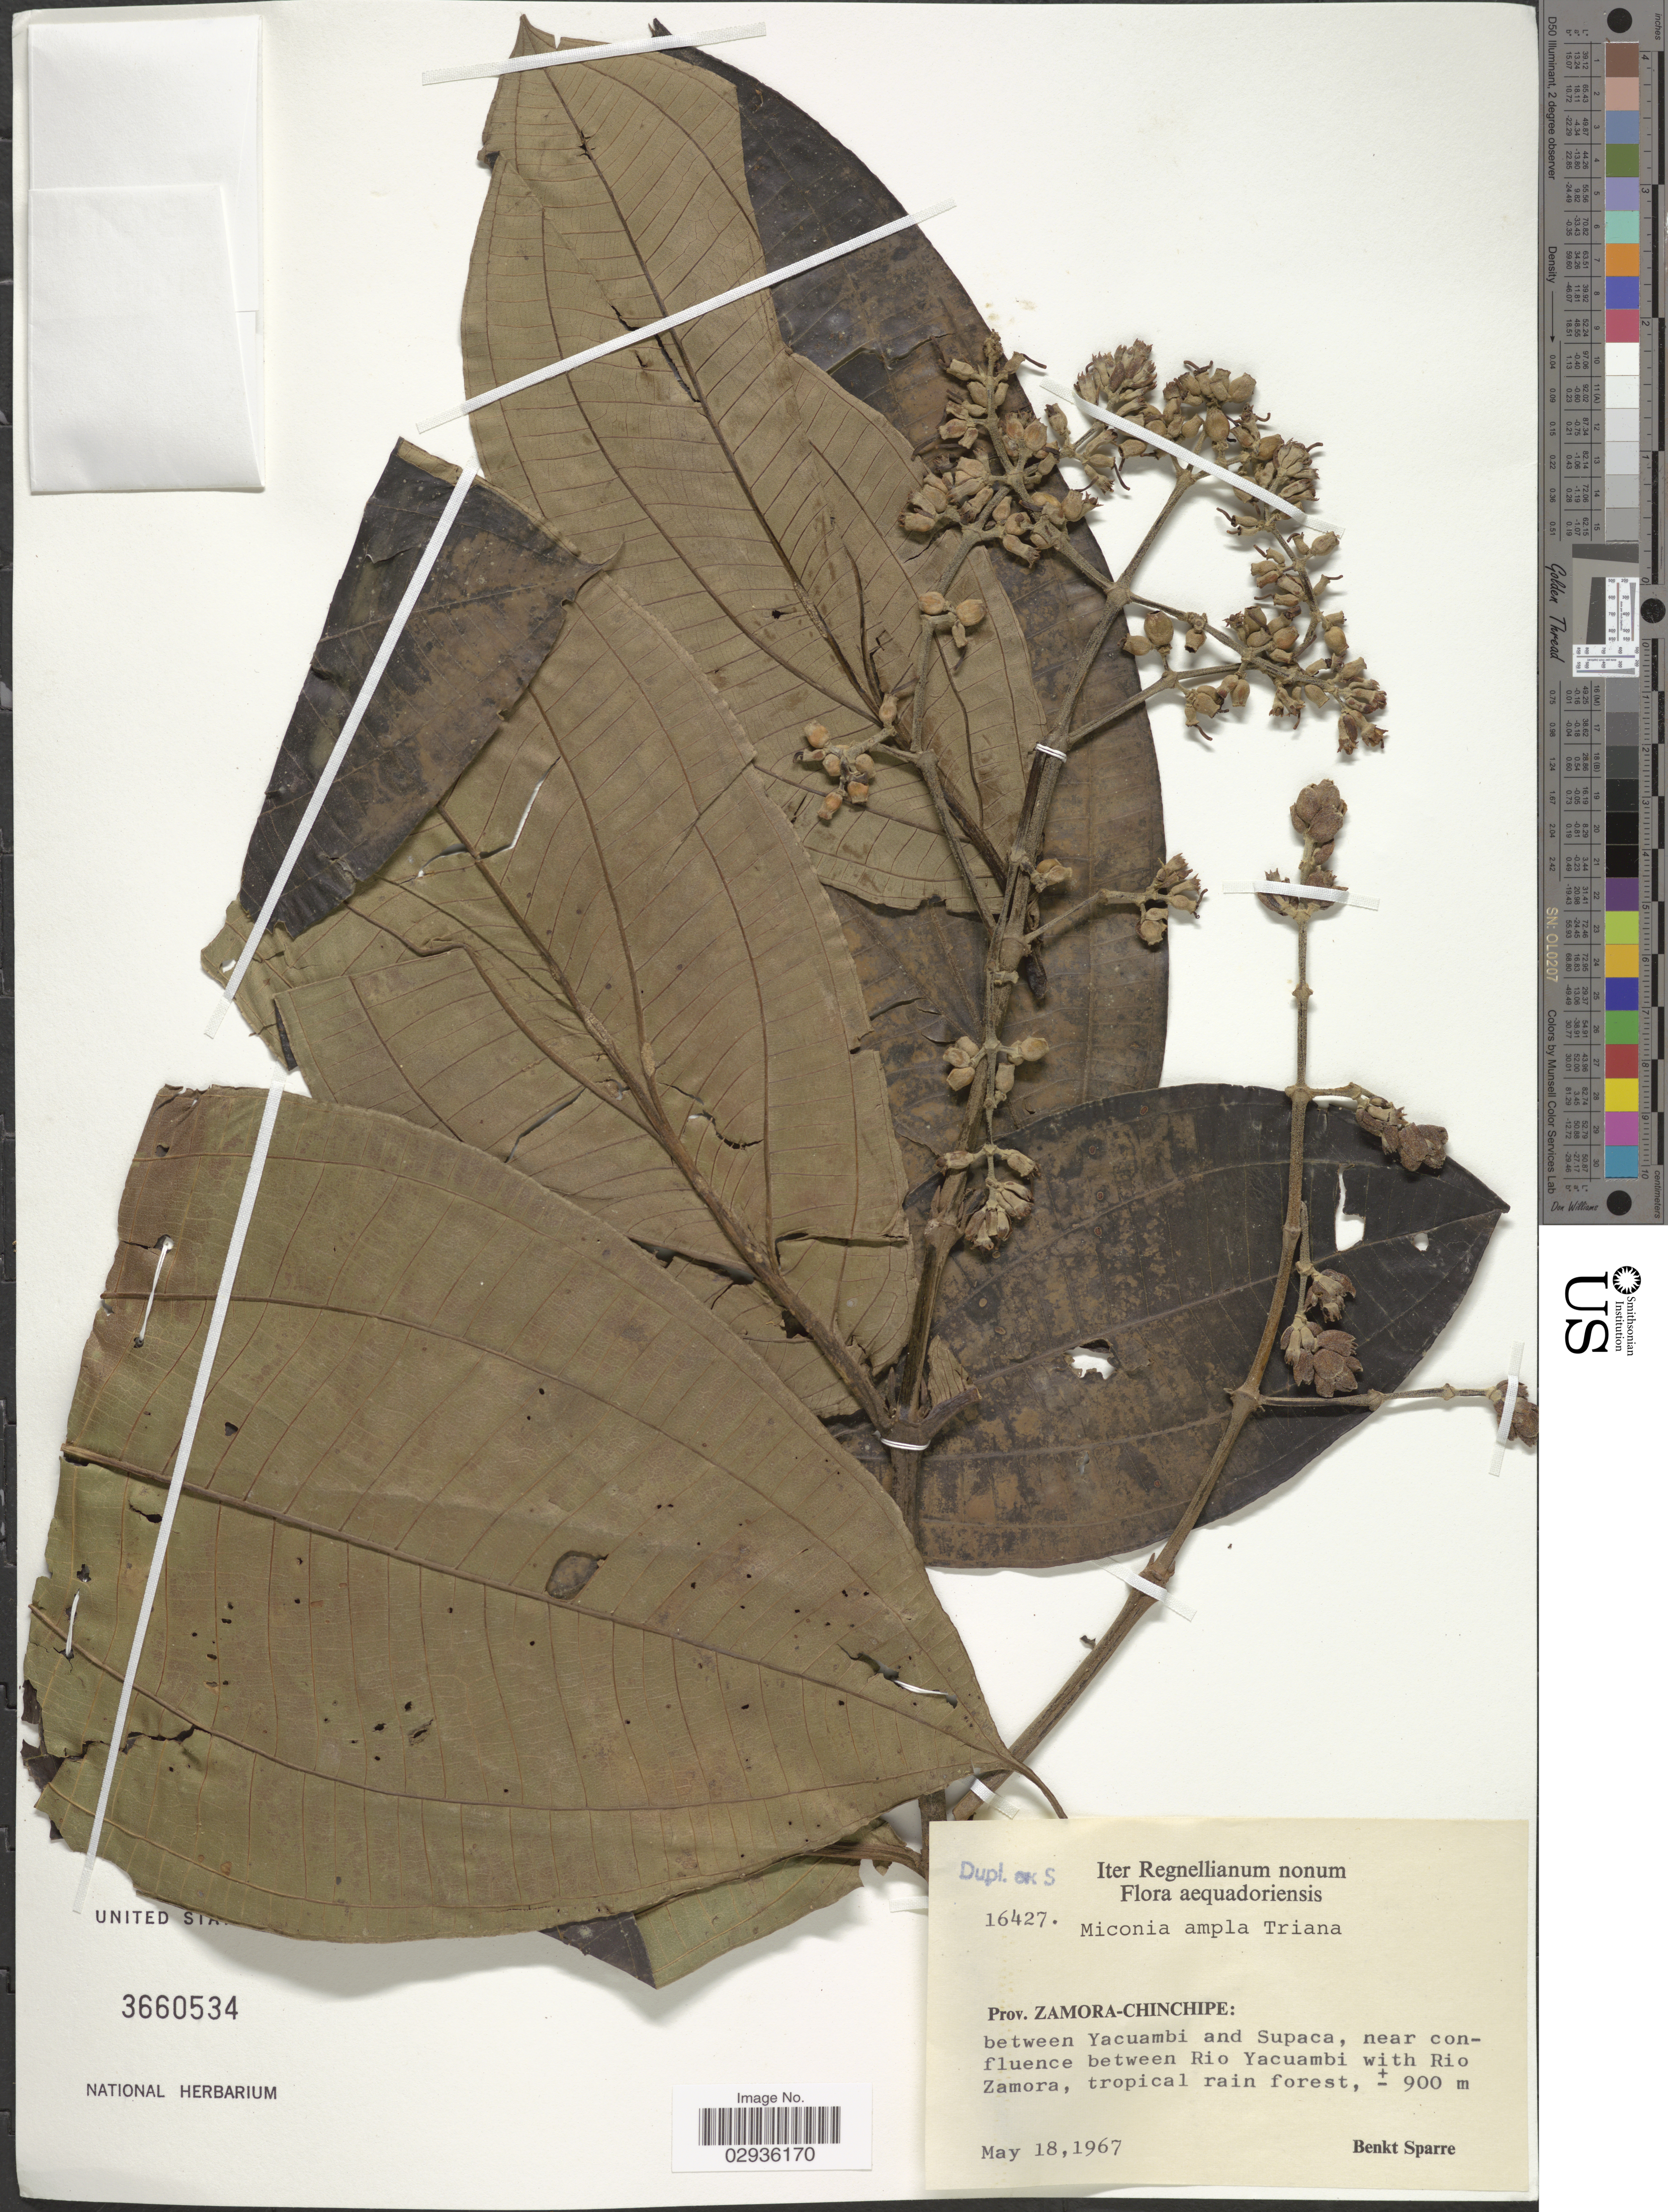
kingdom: Plantae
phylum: Tracheophyta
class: Magnoliopsida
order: Myrtales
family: Melastomataceae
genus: Miconia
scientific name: Miconia ampla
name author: Triana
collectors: B. Sparre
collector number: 16427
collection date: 1967-05-18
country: Ecuador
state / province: Zamora-Chinchipe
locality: Between Yacuambi and Supaca, near confluence between Rio Yacuambi with Rio Zamora, tropical rain forest.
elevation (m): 900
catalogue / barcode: US 3660534